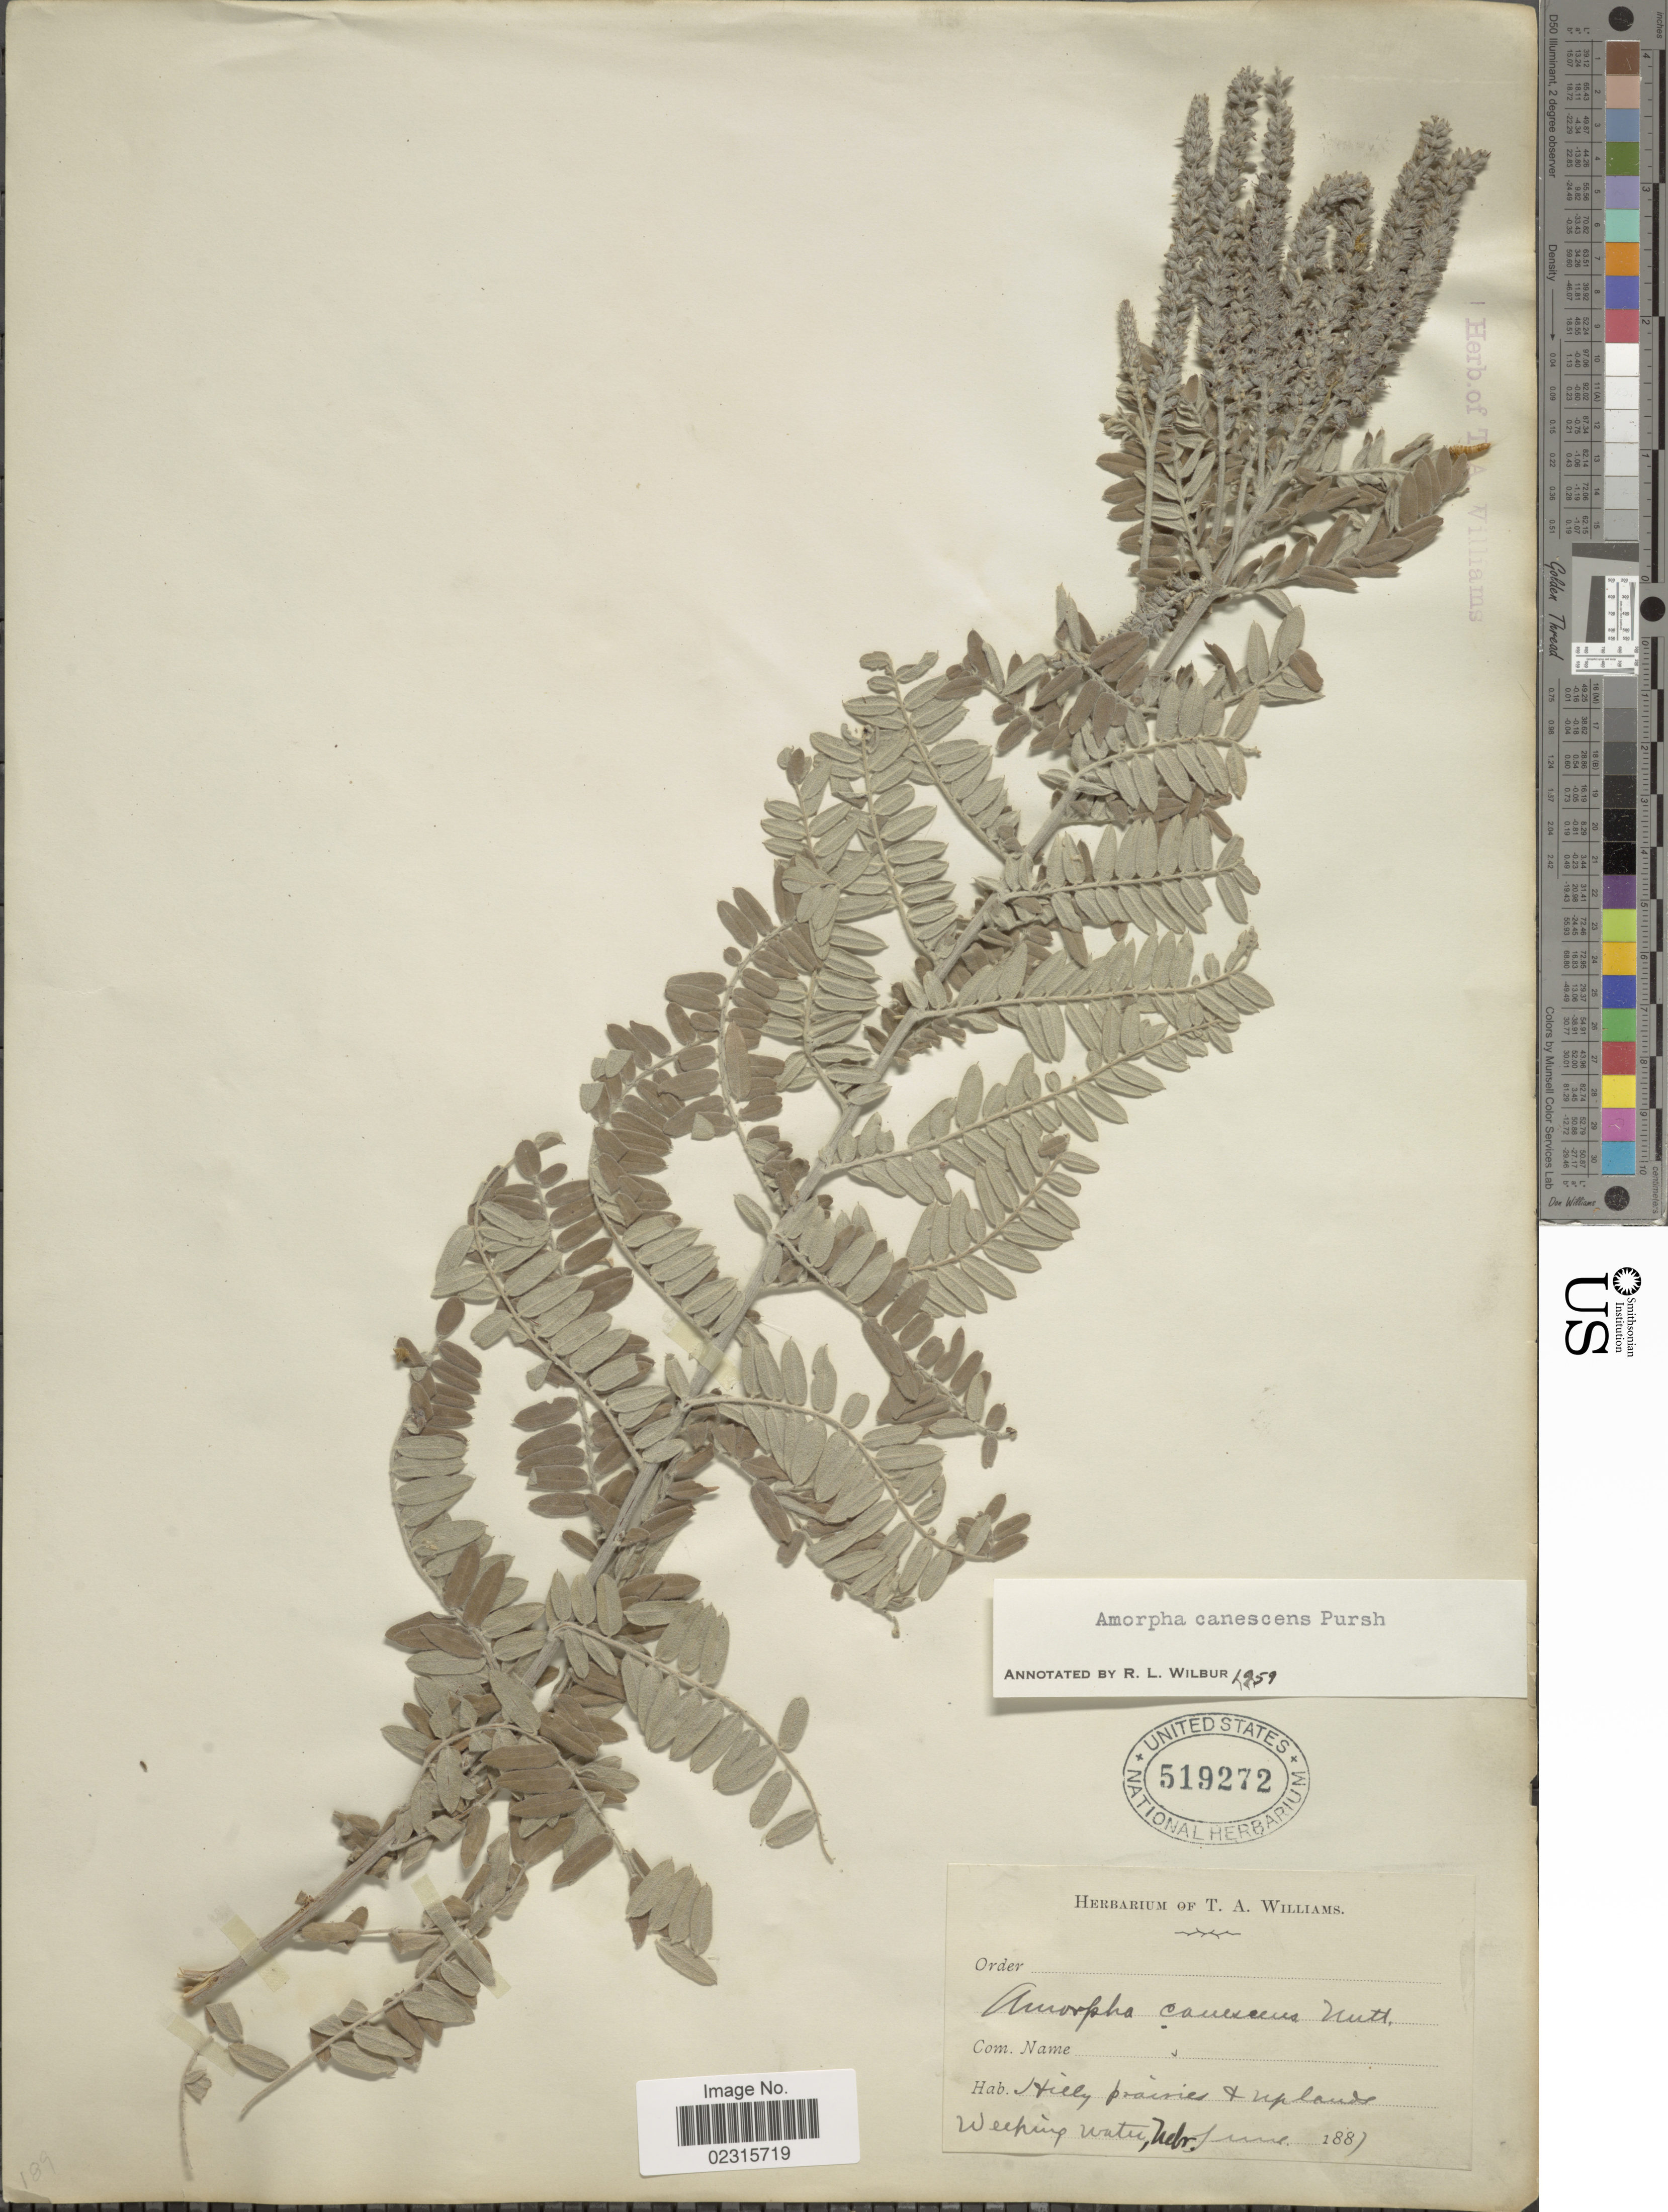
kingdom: Plantae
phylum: Tracheophyta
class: Magnoliopsida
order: Fabales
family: Fabaceae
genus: Amorpha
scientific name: Amorpha canescens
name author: Pursh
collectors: ex herb. Thos. A. Williams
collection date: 1887-06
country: United States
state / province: Nebraska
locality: Hilli prairies & uplands, weeping water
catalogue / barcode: US 519272